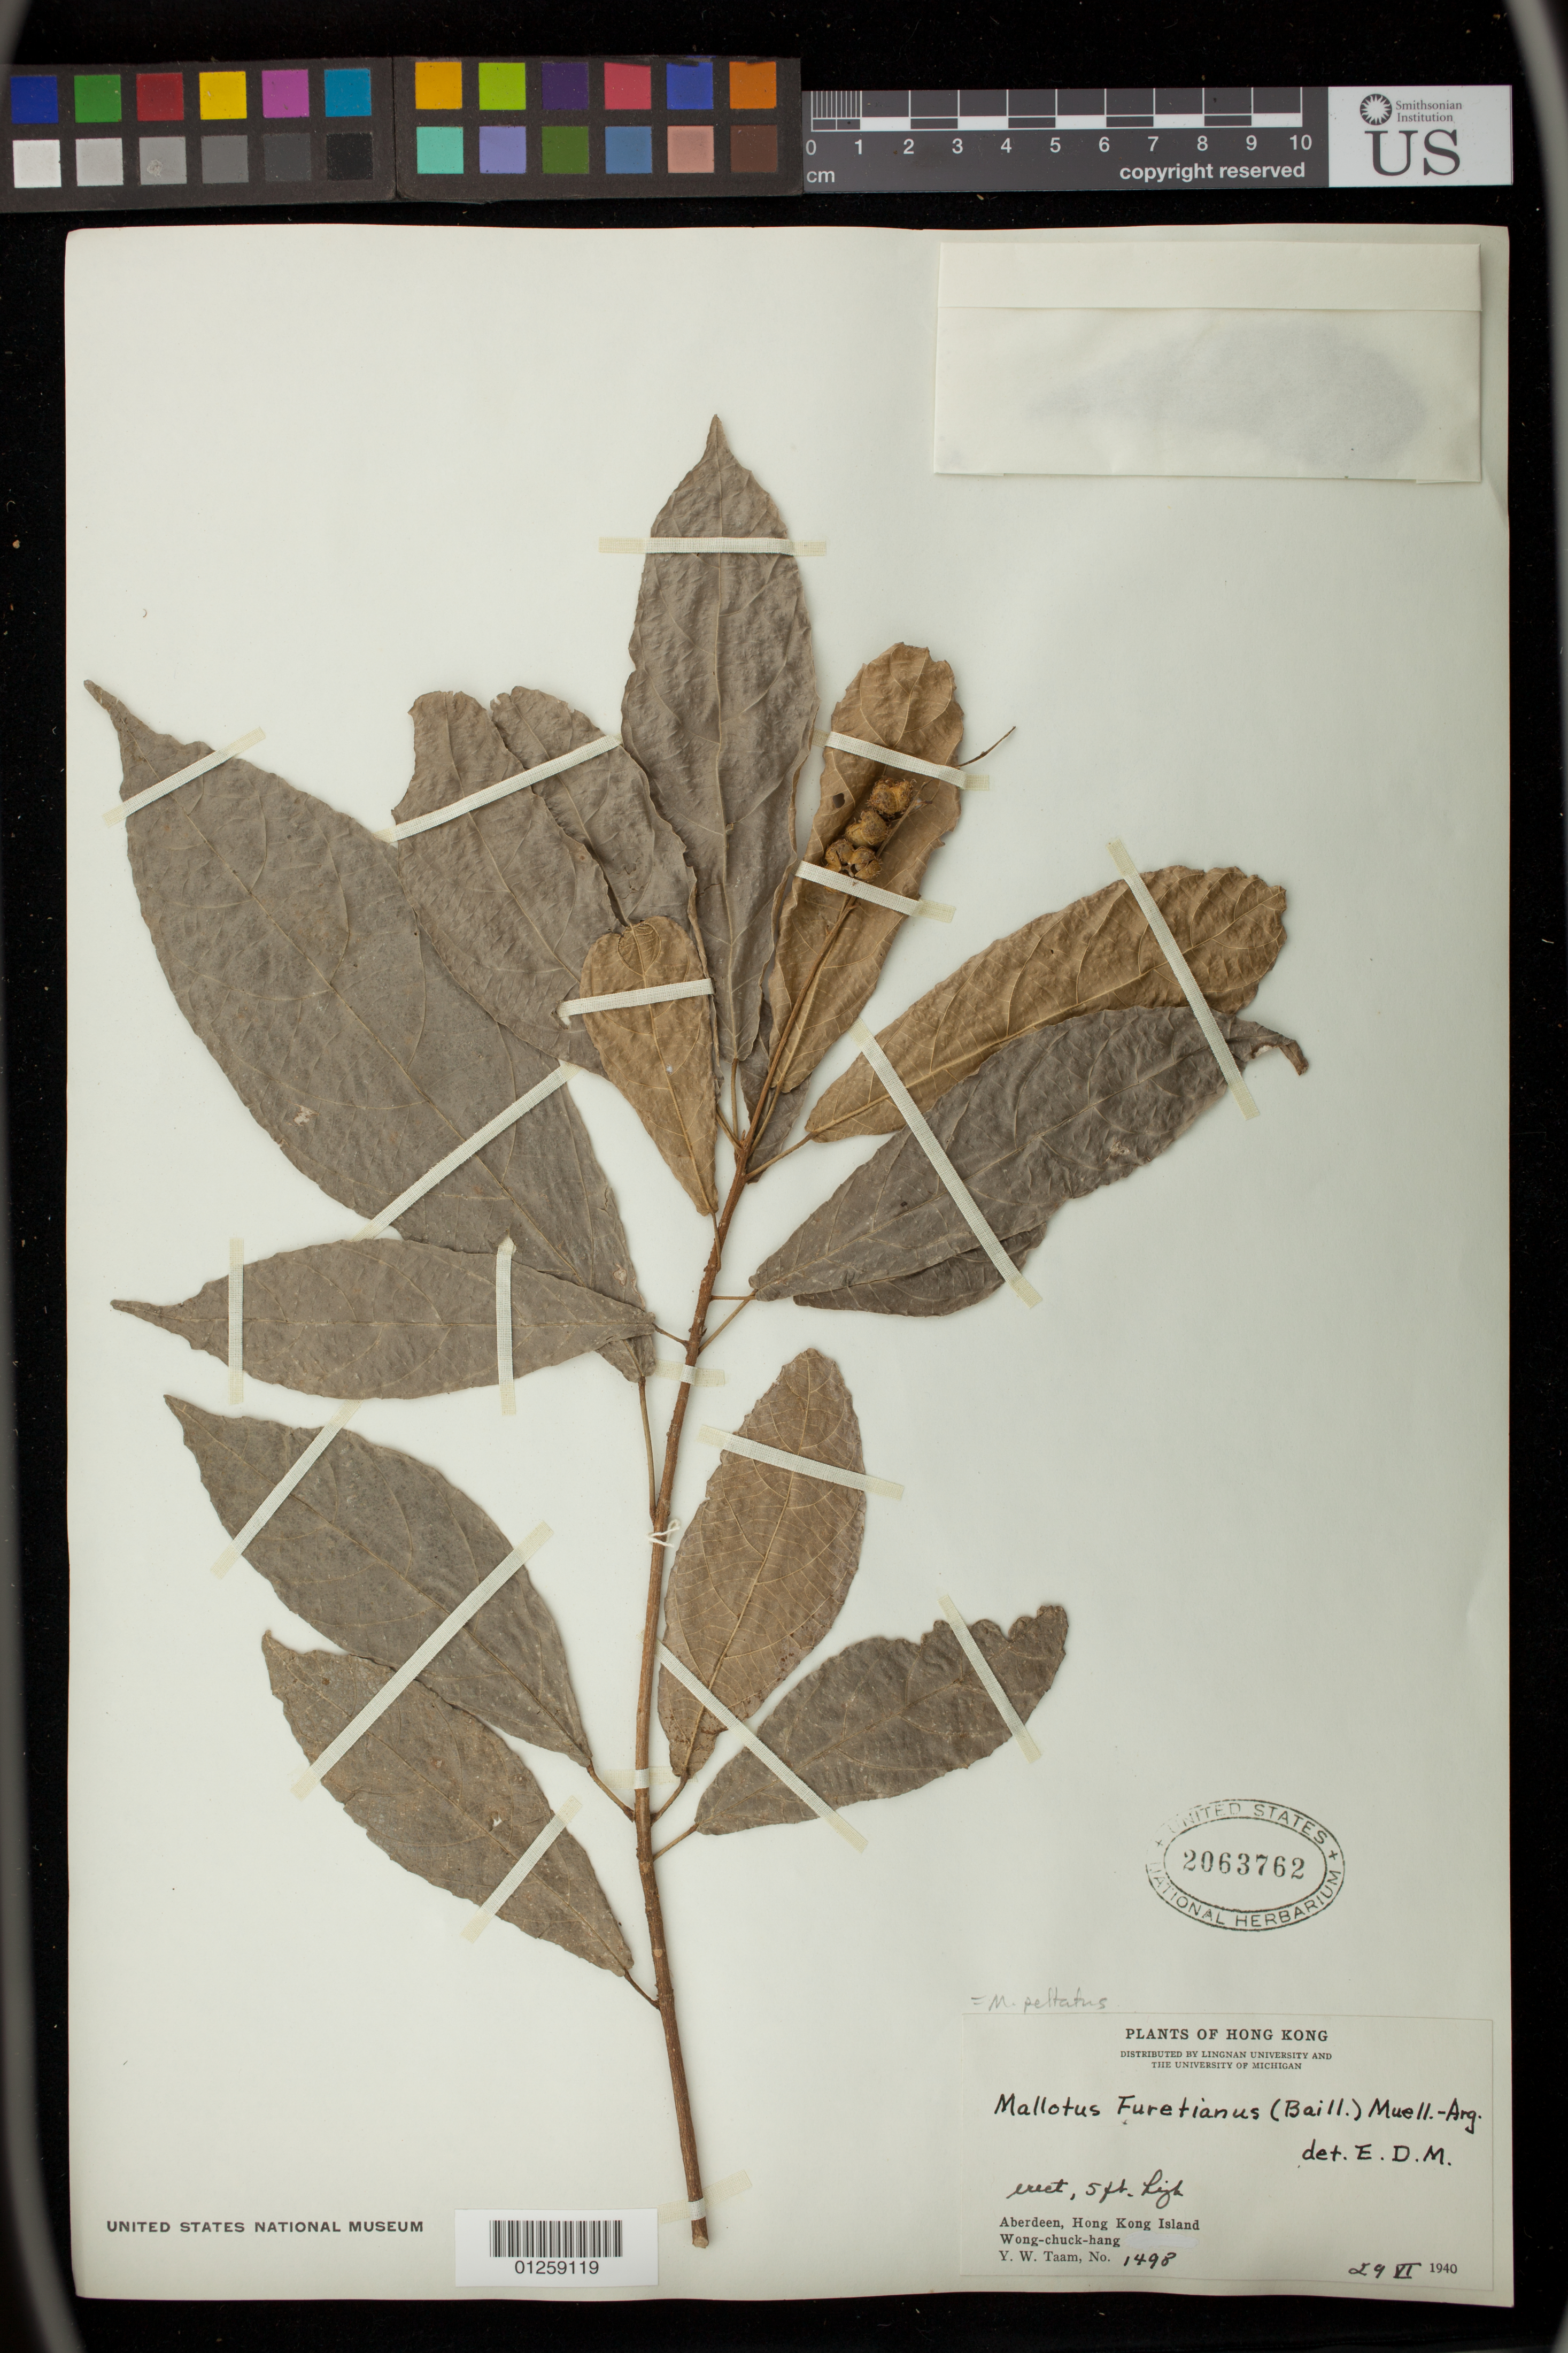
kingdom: Plantae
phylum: Tracheophyta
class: Magnoliopsida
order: Malpighiales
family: Euphorbiaceae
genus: Mallotus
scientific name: Mallotus peltatus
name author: (Geiseler) Müll. Arg.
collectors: Y. W. Taam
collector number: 1498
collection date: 1940-06-29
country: China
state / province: Hong Kong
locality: Aberdeen, Hong Kong Island,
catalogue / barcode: US 2063762